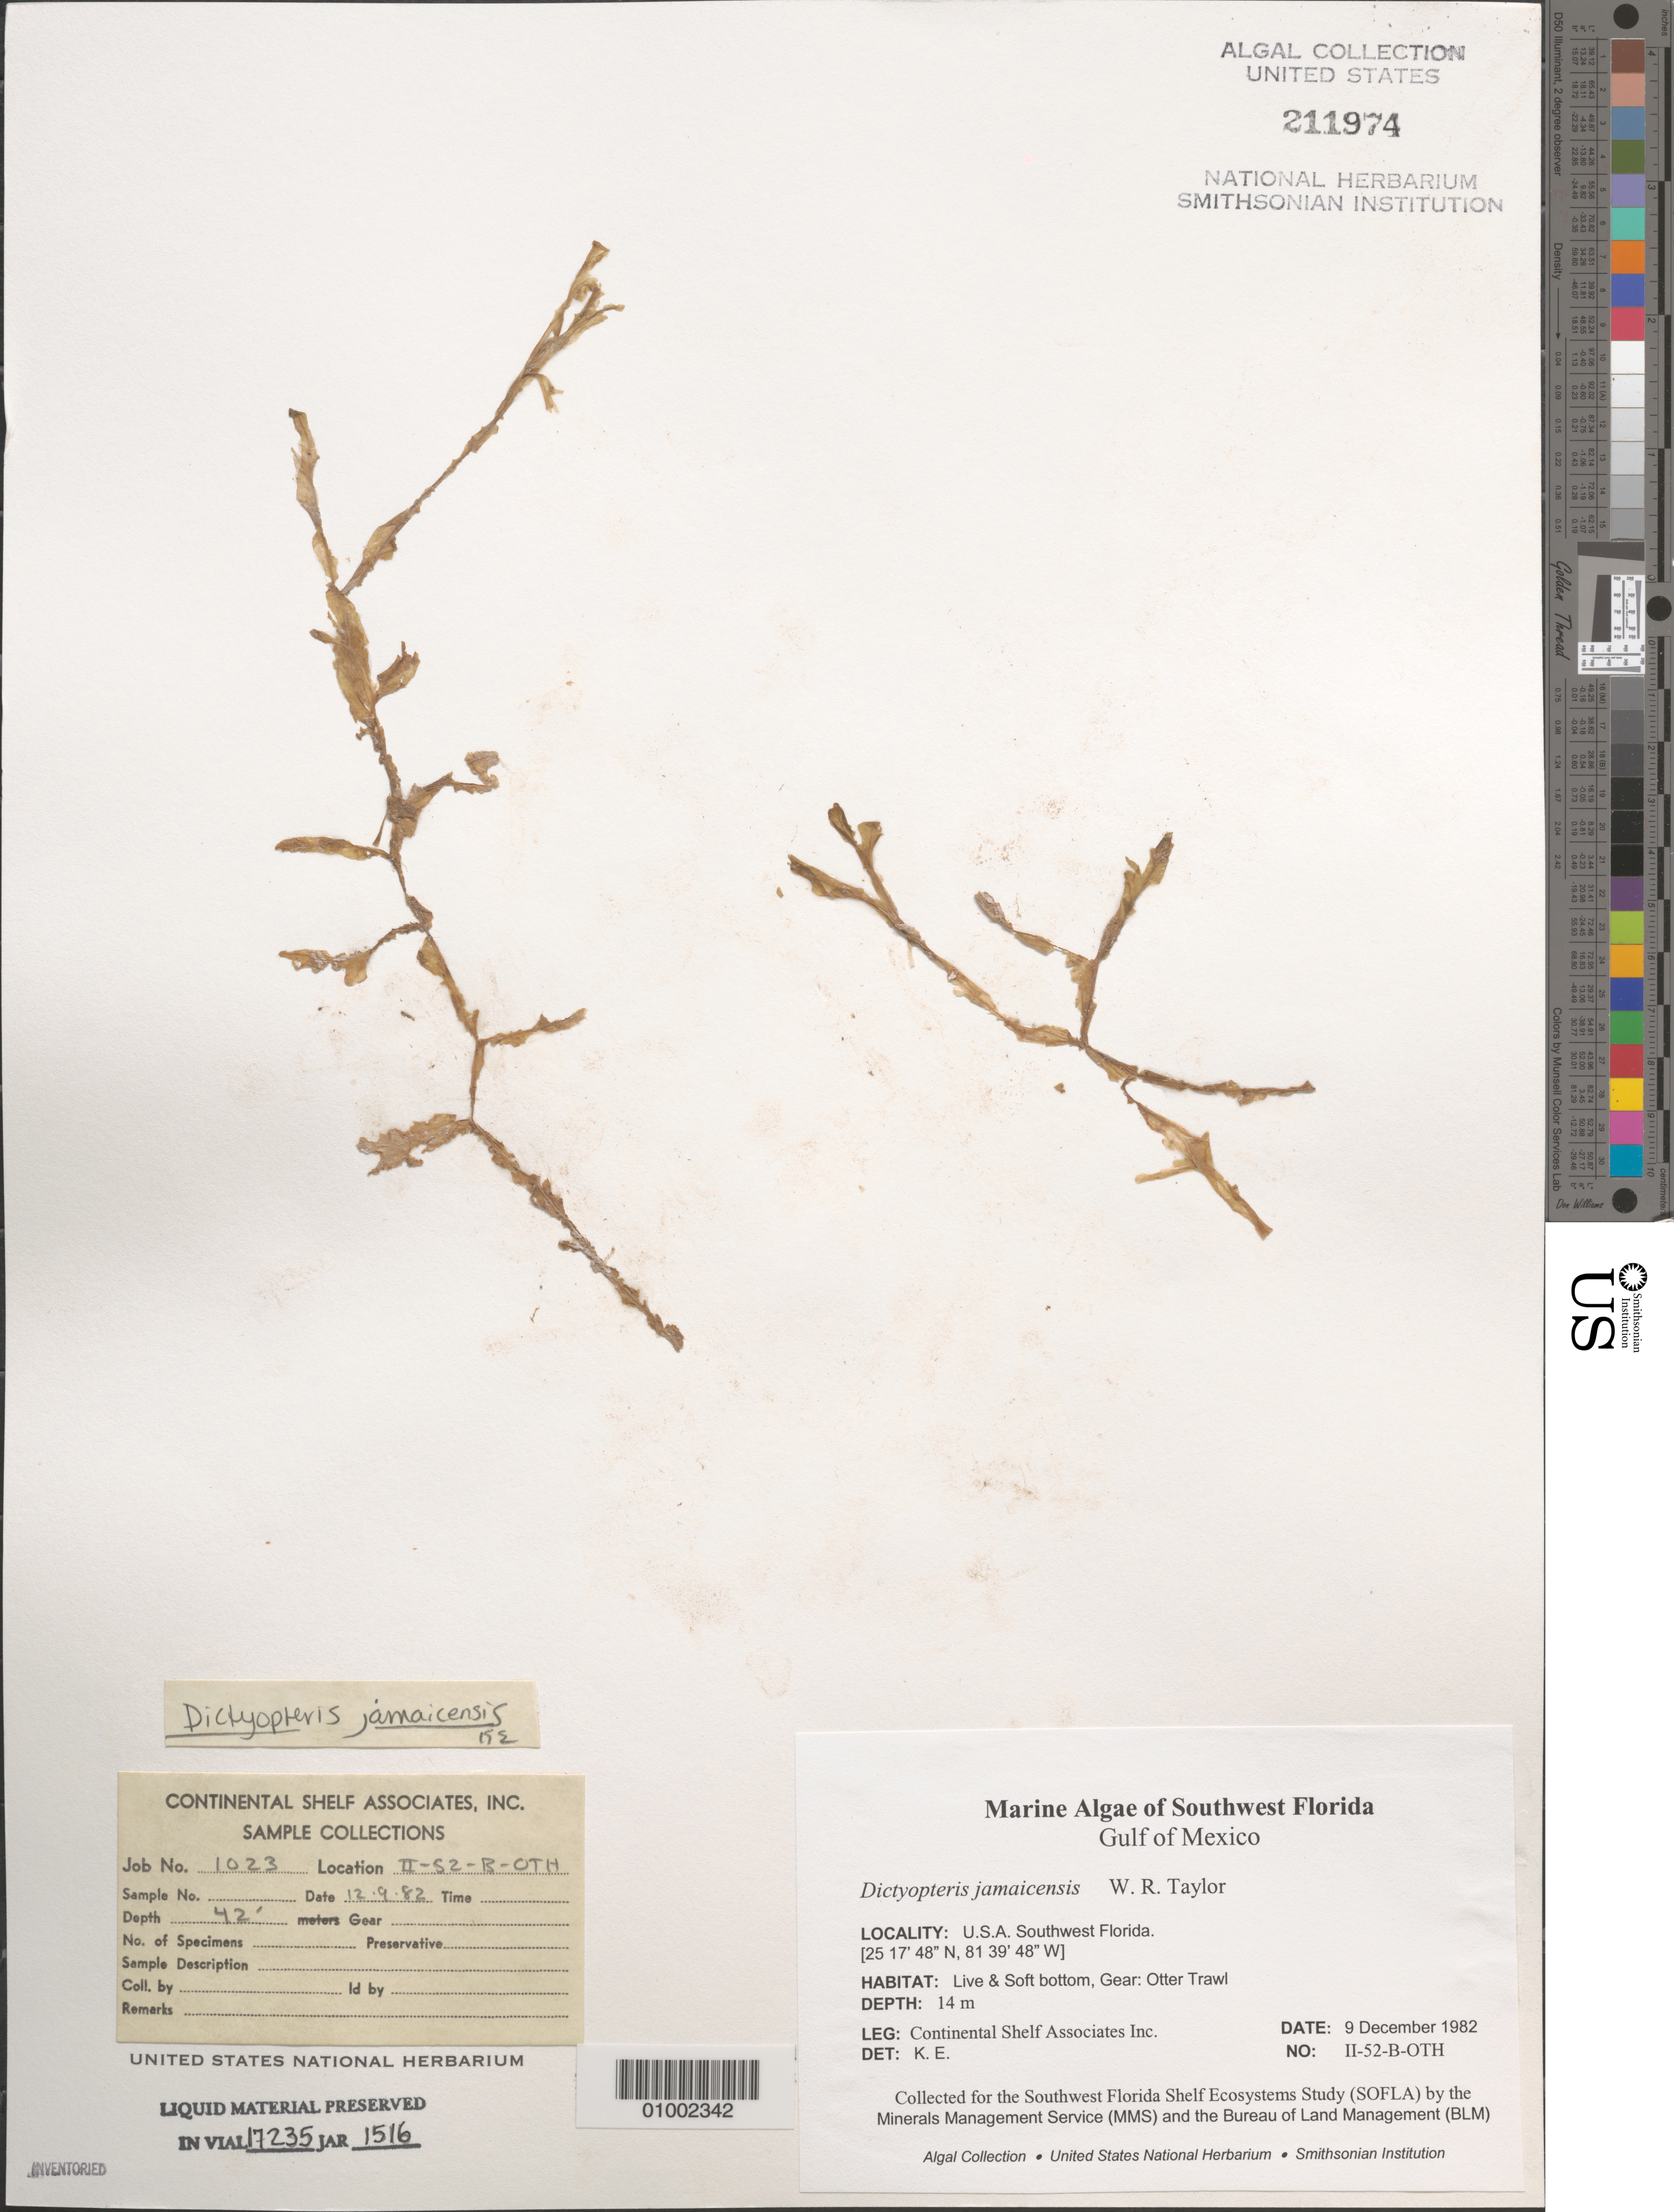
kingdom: Chromista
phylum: Ochrophyta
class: Phaeophyceae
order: Dictyotales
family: Dictyotaceae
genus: Dictyopteris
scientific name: Dictyopteris jamaicensis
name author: W.R. Taylor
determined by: E., K.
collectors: Continental Shelf Associates Inc.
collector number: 1023-II-52-B-OTH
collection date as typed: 09 Dec 1982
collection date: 1982-12-09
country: United States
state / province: Florida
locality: Gulf of Mexico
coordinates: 25 17'48"N, 81 39'48"W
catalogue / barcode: US 211974